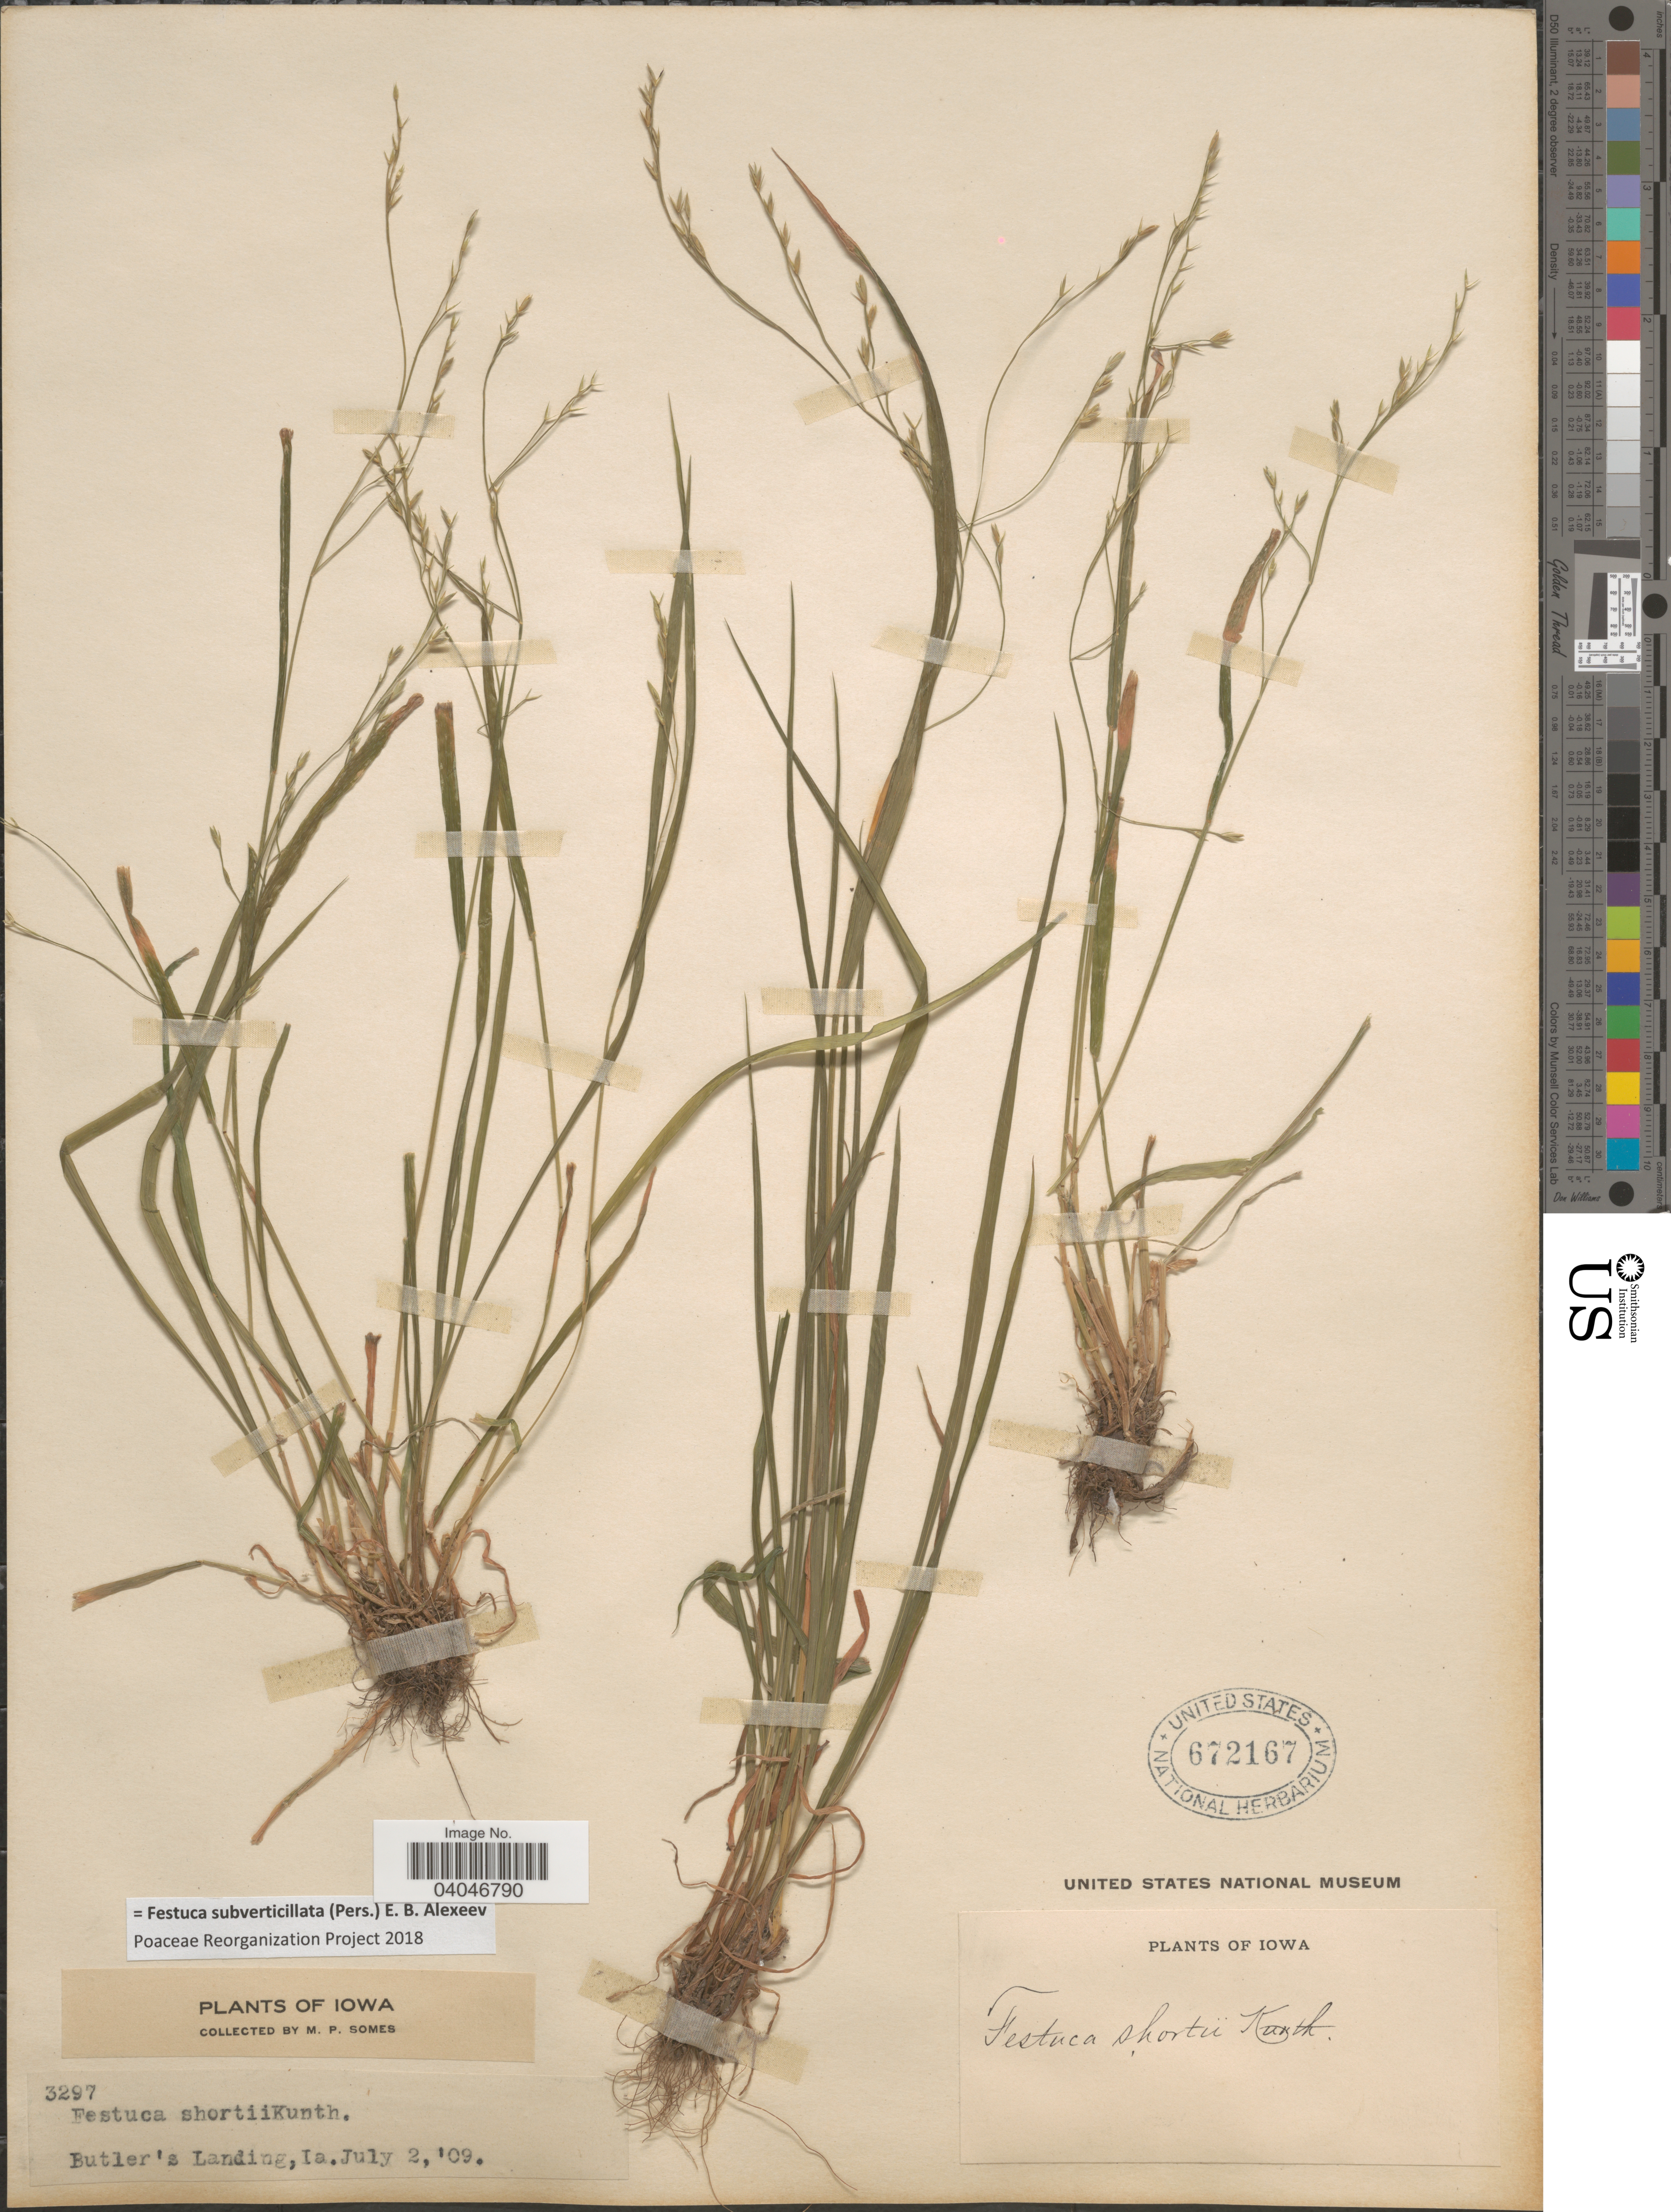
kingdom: Plantae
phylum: Tracheophyta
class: Liliopsida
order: Poales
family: Poaceae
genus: Festuca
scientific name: Festuca subverticillata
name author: (Pers.) E.B. Alexeev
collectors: M. Somes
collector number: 3297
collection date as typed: Transcribed d/m/y: 2/7/9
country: United States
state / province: Iowa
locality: Butler's Landing.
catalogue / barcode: US 672167